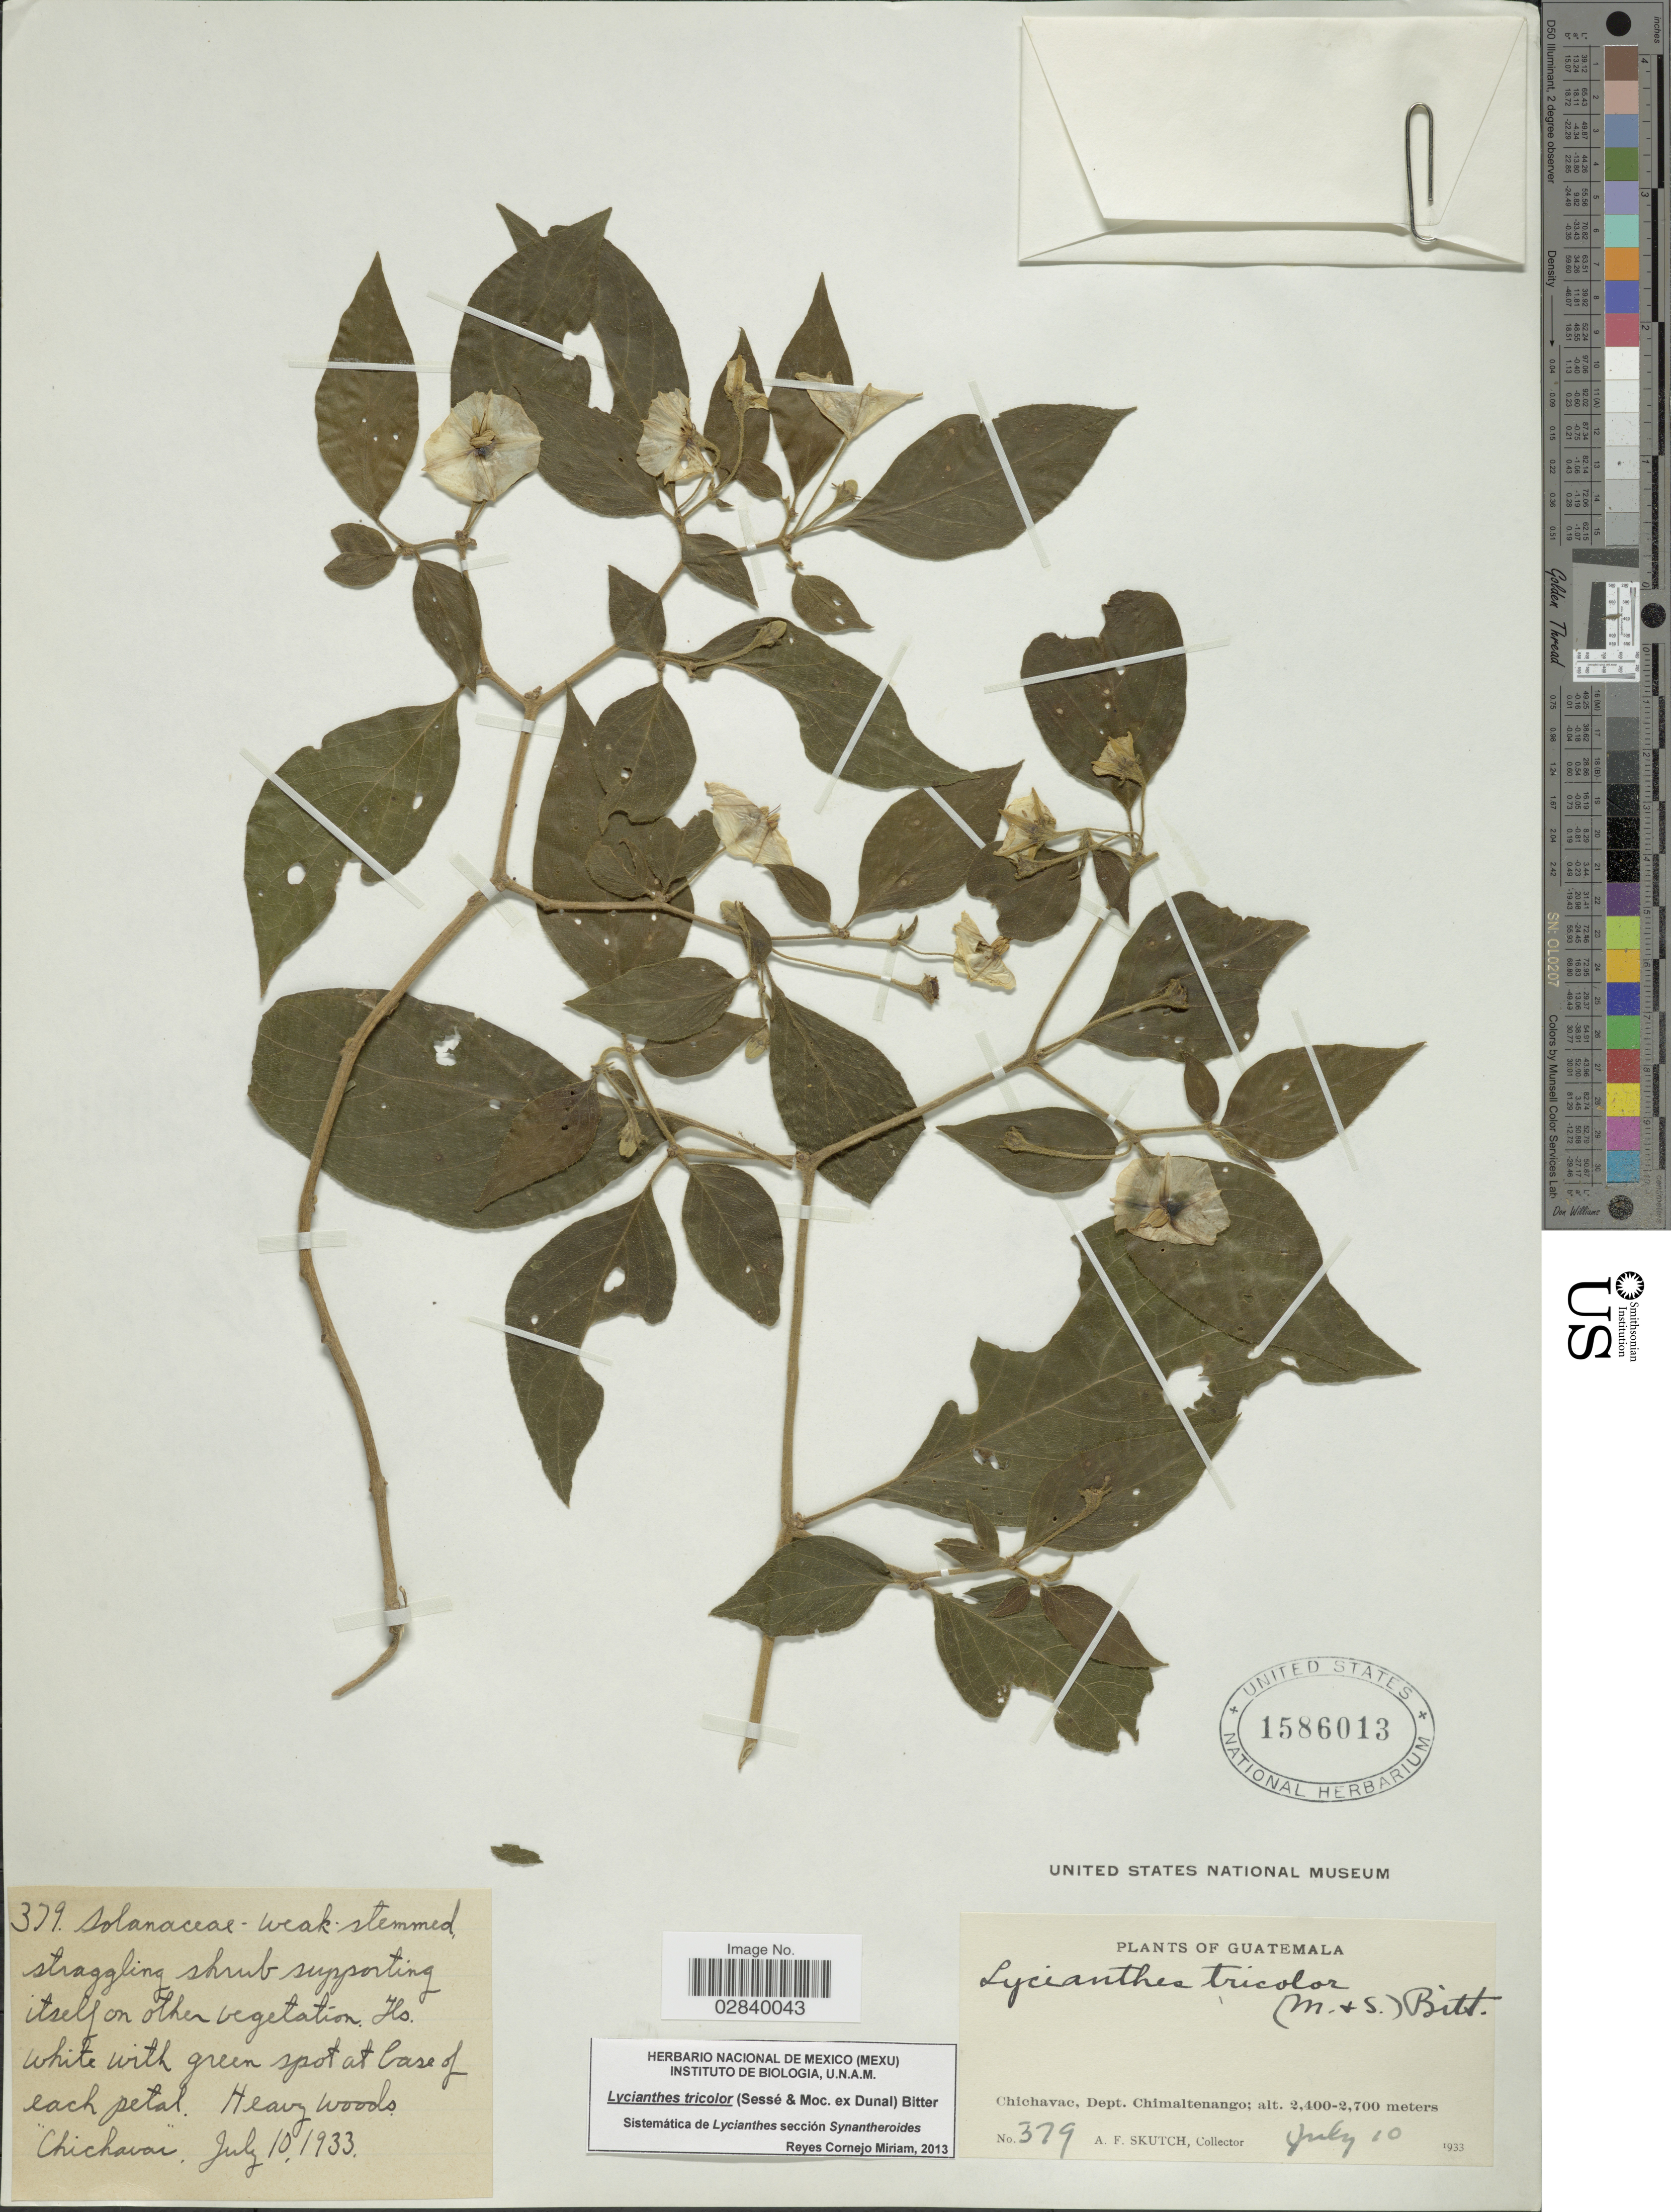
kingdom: Plantae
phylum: Tracheophyta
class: Magnoliopsida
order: Solanales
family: Solanaceae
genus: Lycianthes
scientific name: Lycianthes tricolor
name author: (Dunal) Bitter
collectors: A. F. Skutch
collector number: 379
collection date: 1933-07-10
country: Guatemala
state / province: Chimaltenango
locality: Chichavac, Dept. Chimaltenango.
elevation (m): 2400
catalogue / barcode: US 1586013